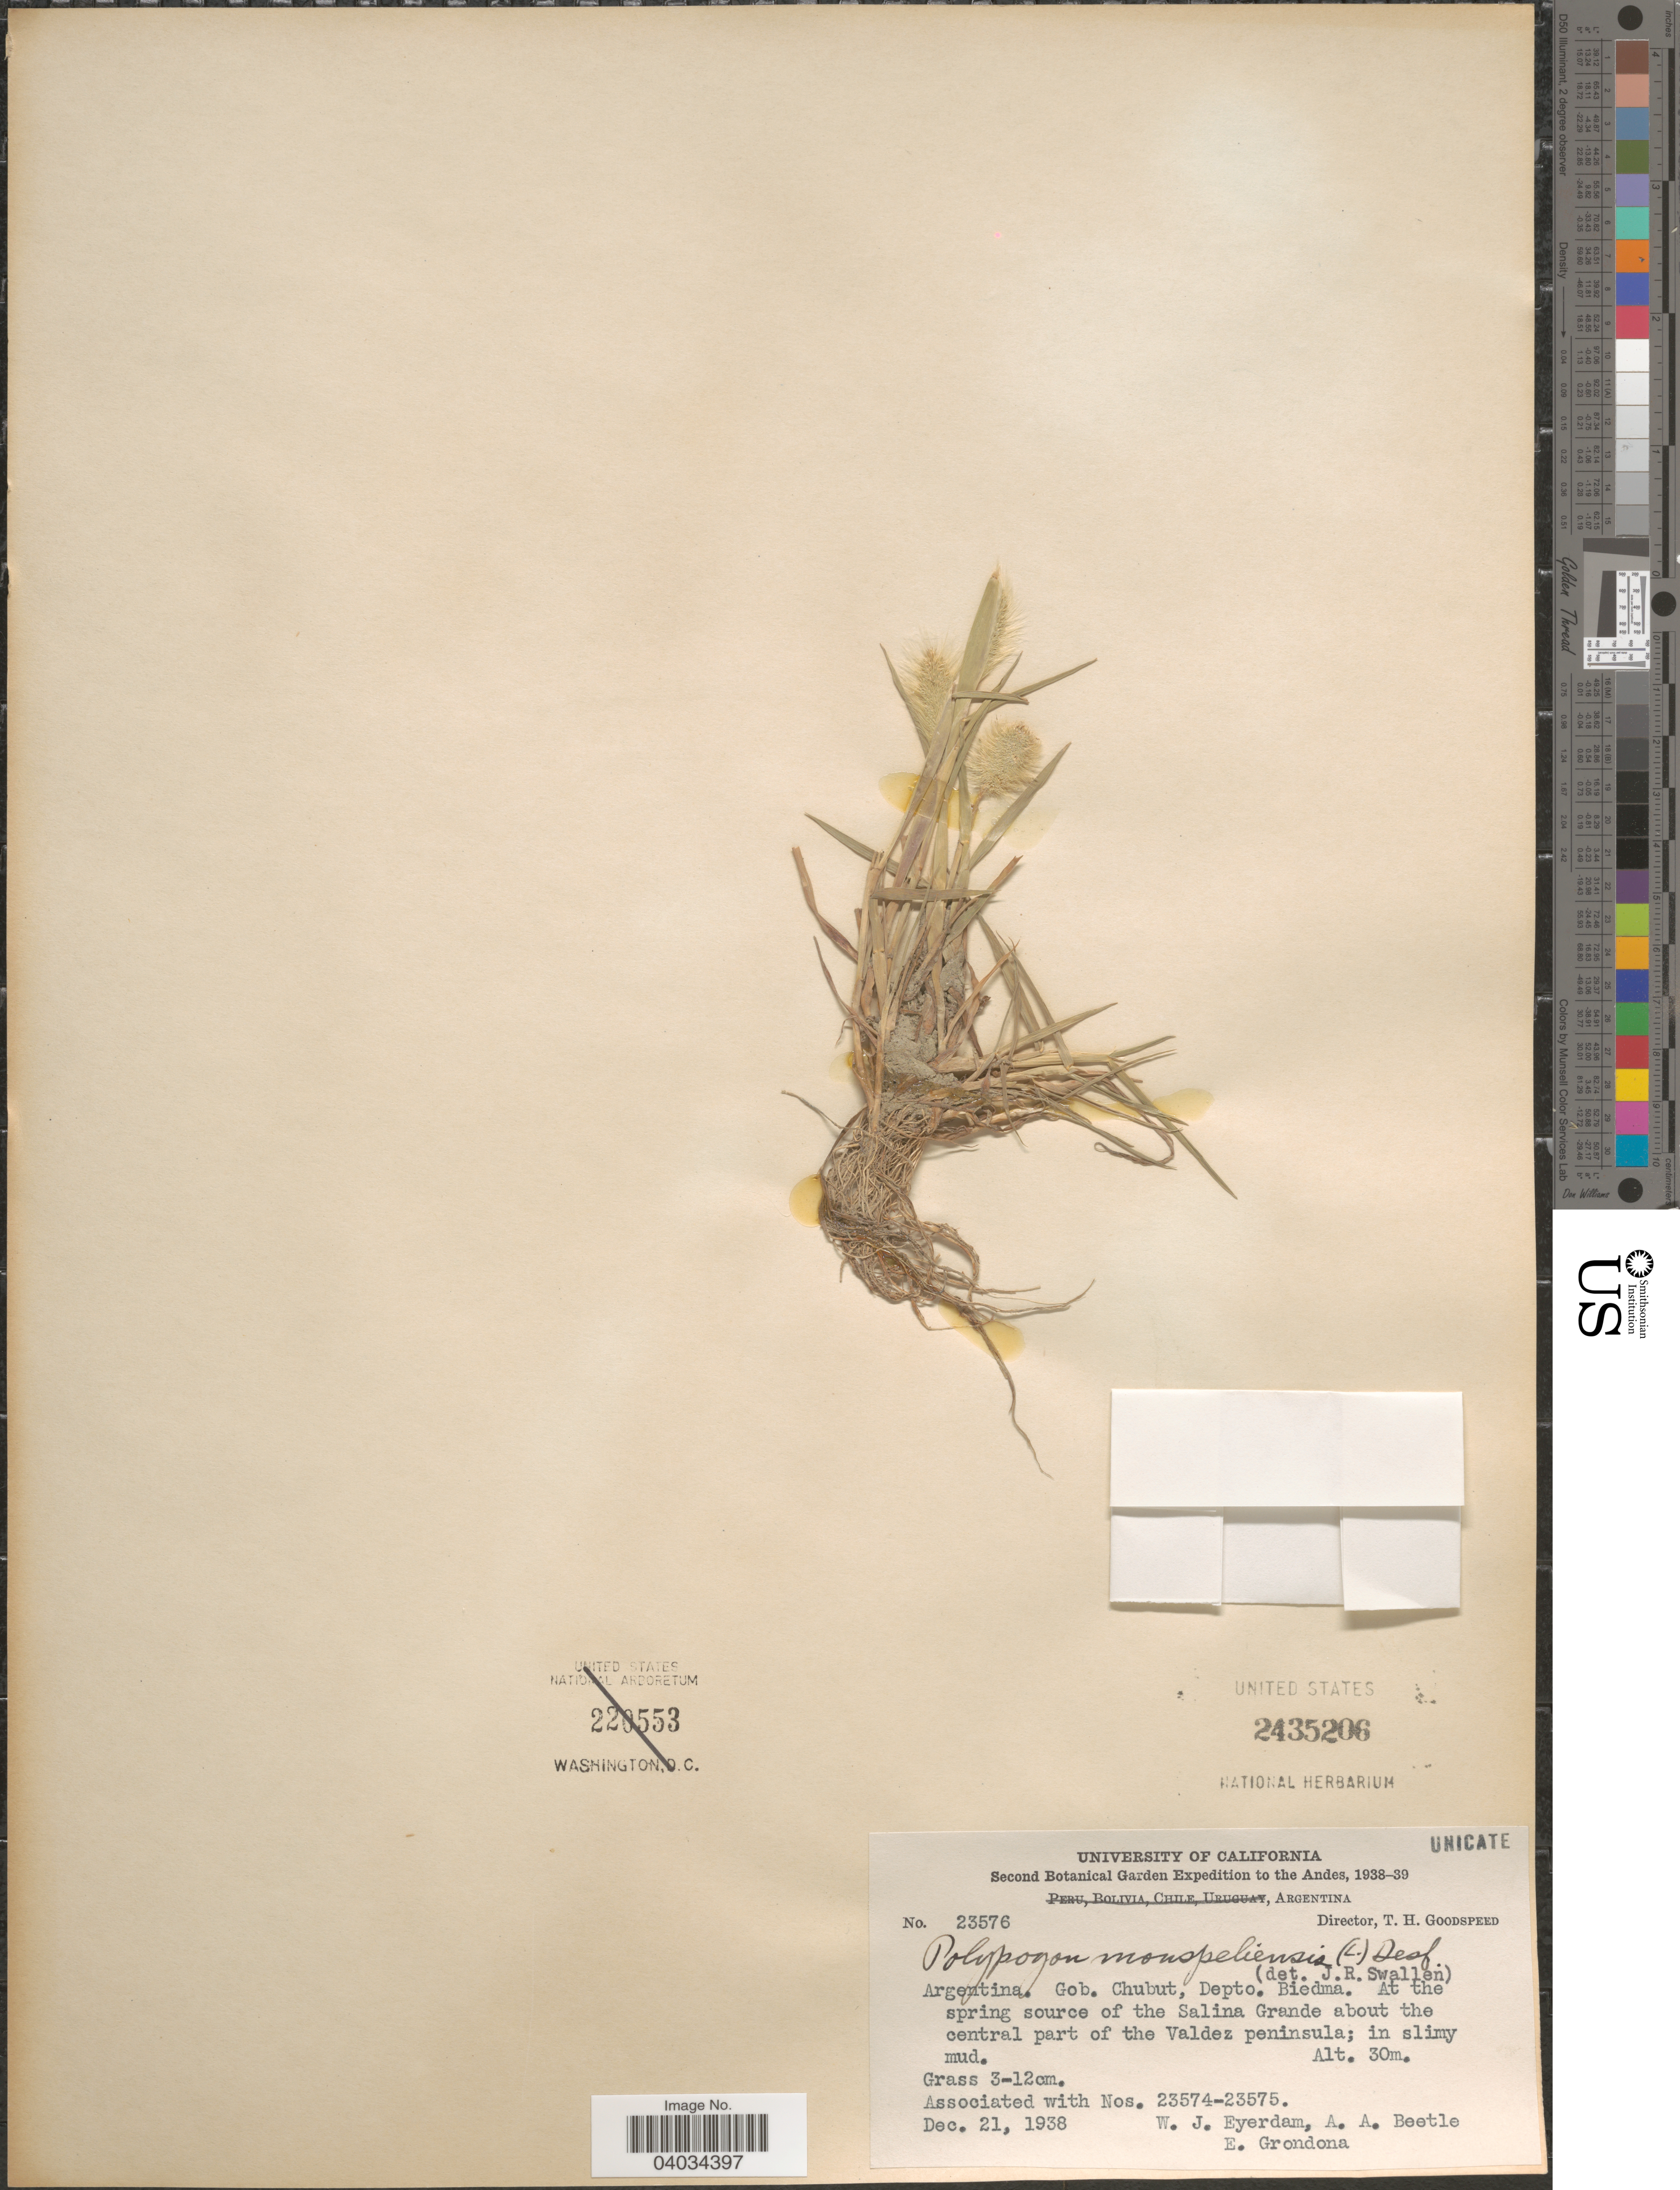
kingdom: Plantae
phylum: Tracheophyta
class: Liliopsida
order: Poales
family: Poaceae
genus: Polypogon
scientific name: Polypogon monspeliensis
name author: (L.) Desf.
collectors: W. J. Eyerdam, A. A. Beetle & E. Grondona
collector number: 23576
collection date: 1938-12-21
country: Argentina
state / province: Chubut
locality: he Andes. Gob. Chubut, Depto. Biedma. At the spring source of the Salina Grande about the central part of the Valdez peninsula.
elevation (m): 30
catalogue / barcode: US 2435206